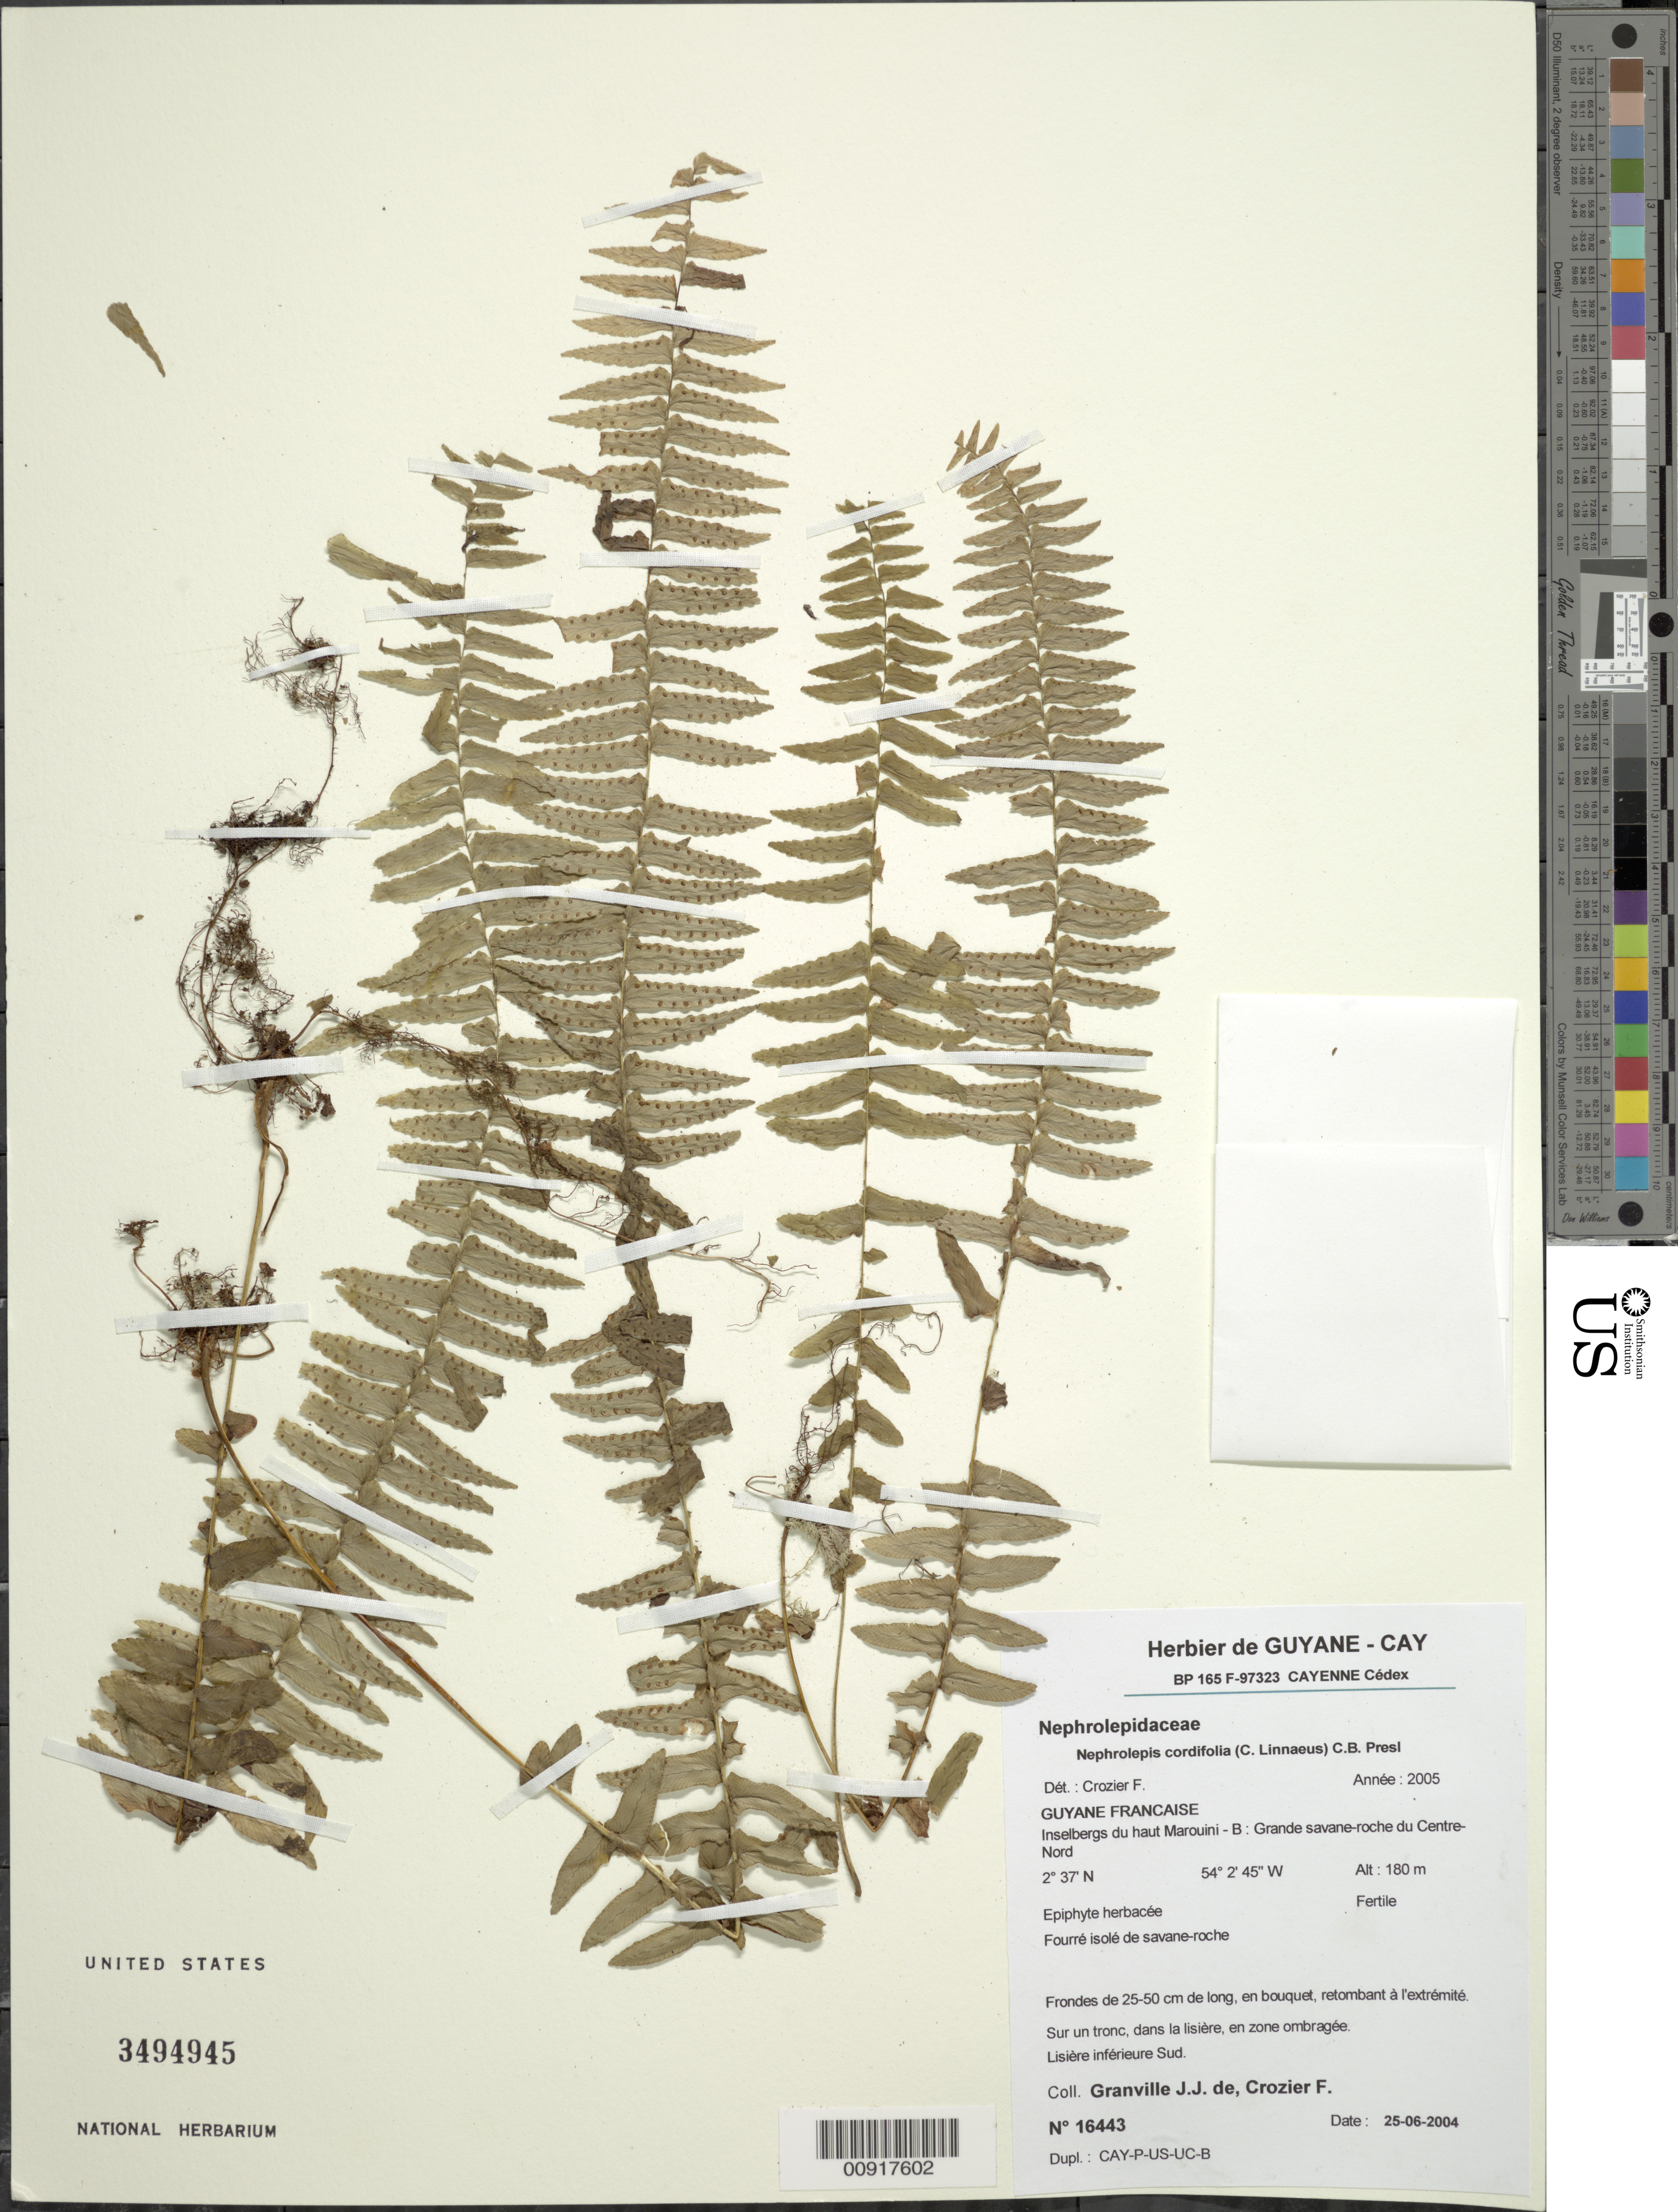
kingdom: Plantae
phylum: Tracheophyta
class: Polypodiopsida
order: Polypodiales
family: Nephrolepidaceae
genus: Nephrolepis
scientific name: Nephrolepis cordifolia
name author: (L.) C. Presl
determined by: Crozier, F.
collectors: J.-J. de Granville & F. Crozier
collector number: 16443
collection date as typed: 25-Jun-04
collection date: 2004-06-25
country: French Guiana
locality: Haut Marouini-B; Grande savane-roche du Centre-Nord; lisiere inferieure Sud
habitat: Fourre isole de savane-roche. Sur un tronc, dans la lisiere, en zone ombragee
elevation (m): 180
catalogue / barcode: US 3494945